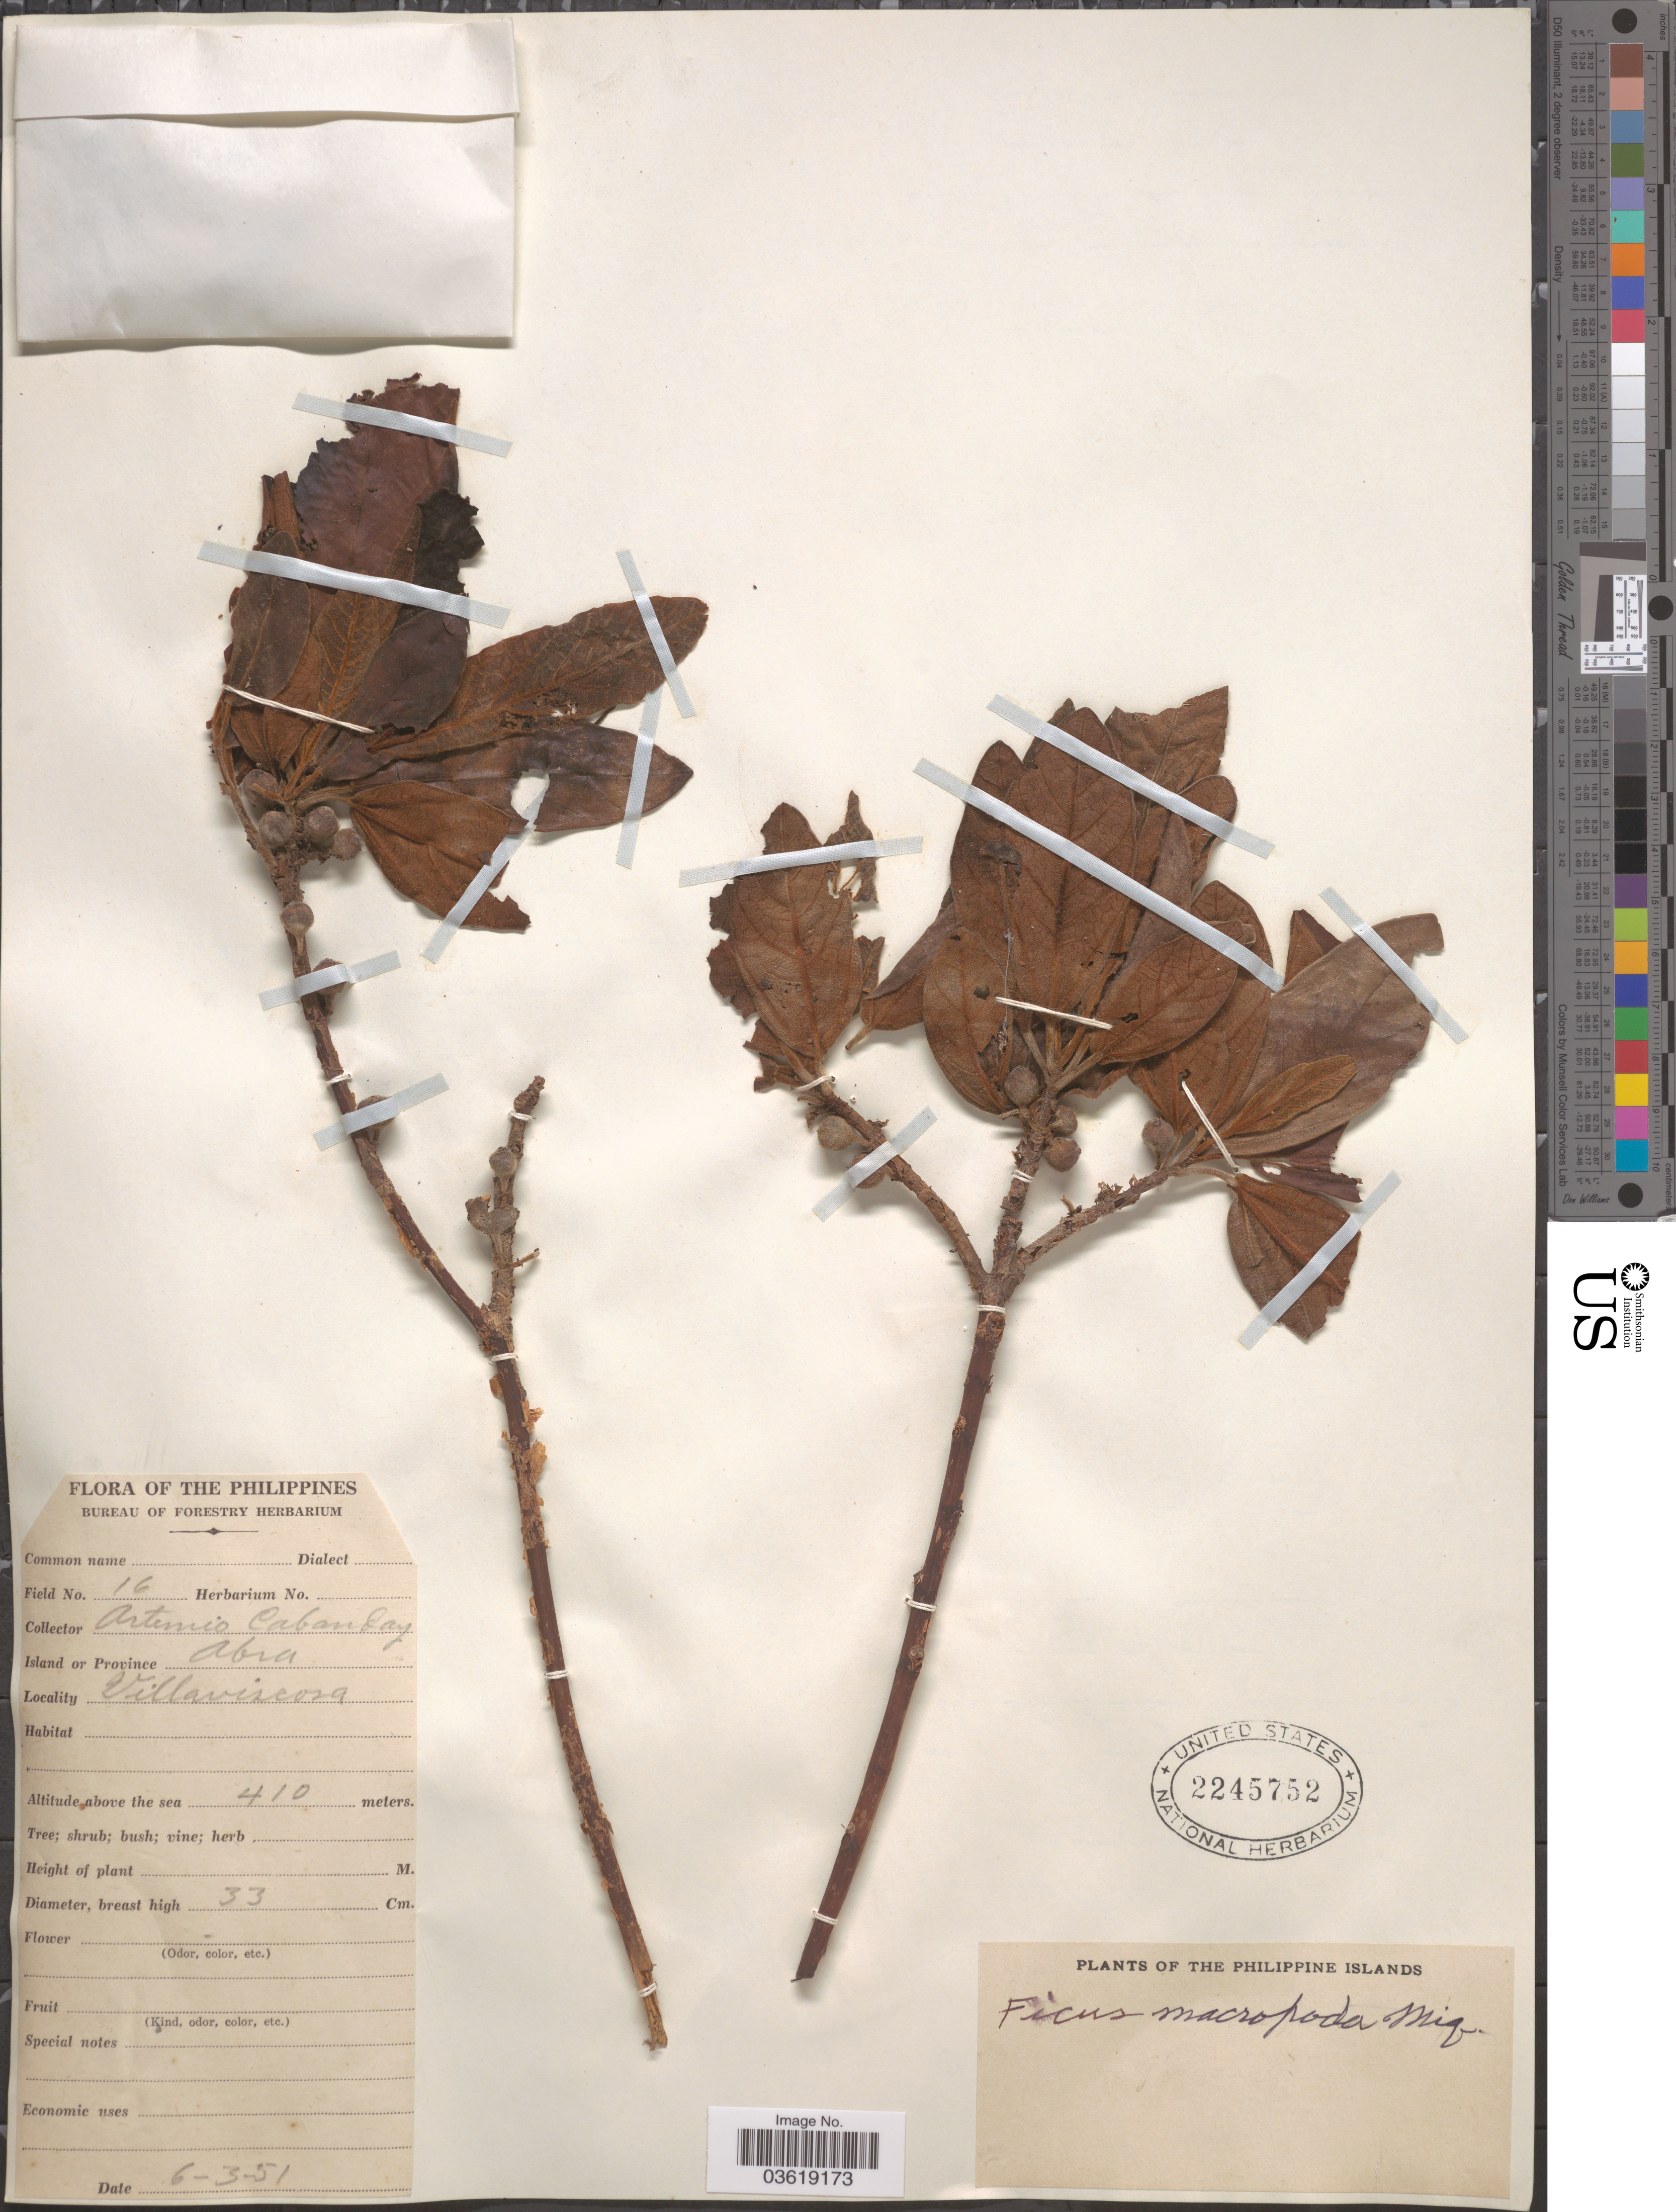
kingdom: Plantae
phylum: Tracheophyta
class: Magnoliopsida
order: Rosales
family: Moraceae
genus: Ficus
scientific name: Ficus macropoda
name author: Miq.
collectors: A. Cabanday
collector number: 16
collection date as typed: Transcribed d/m/y: 6/3/51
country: Philippines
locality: Island or Province Abra. Villaviseosa. The Philippine Islands.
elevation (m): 410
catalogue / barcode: US 2245752